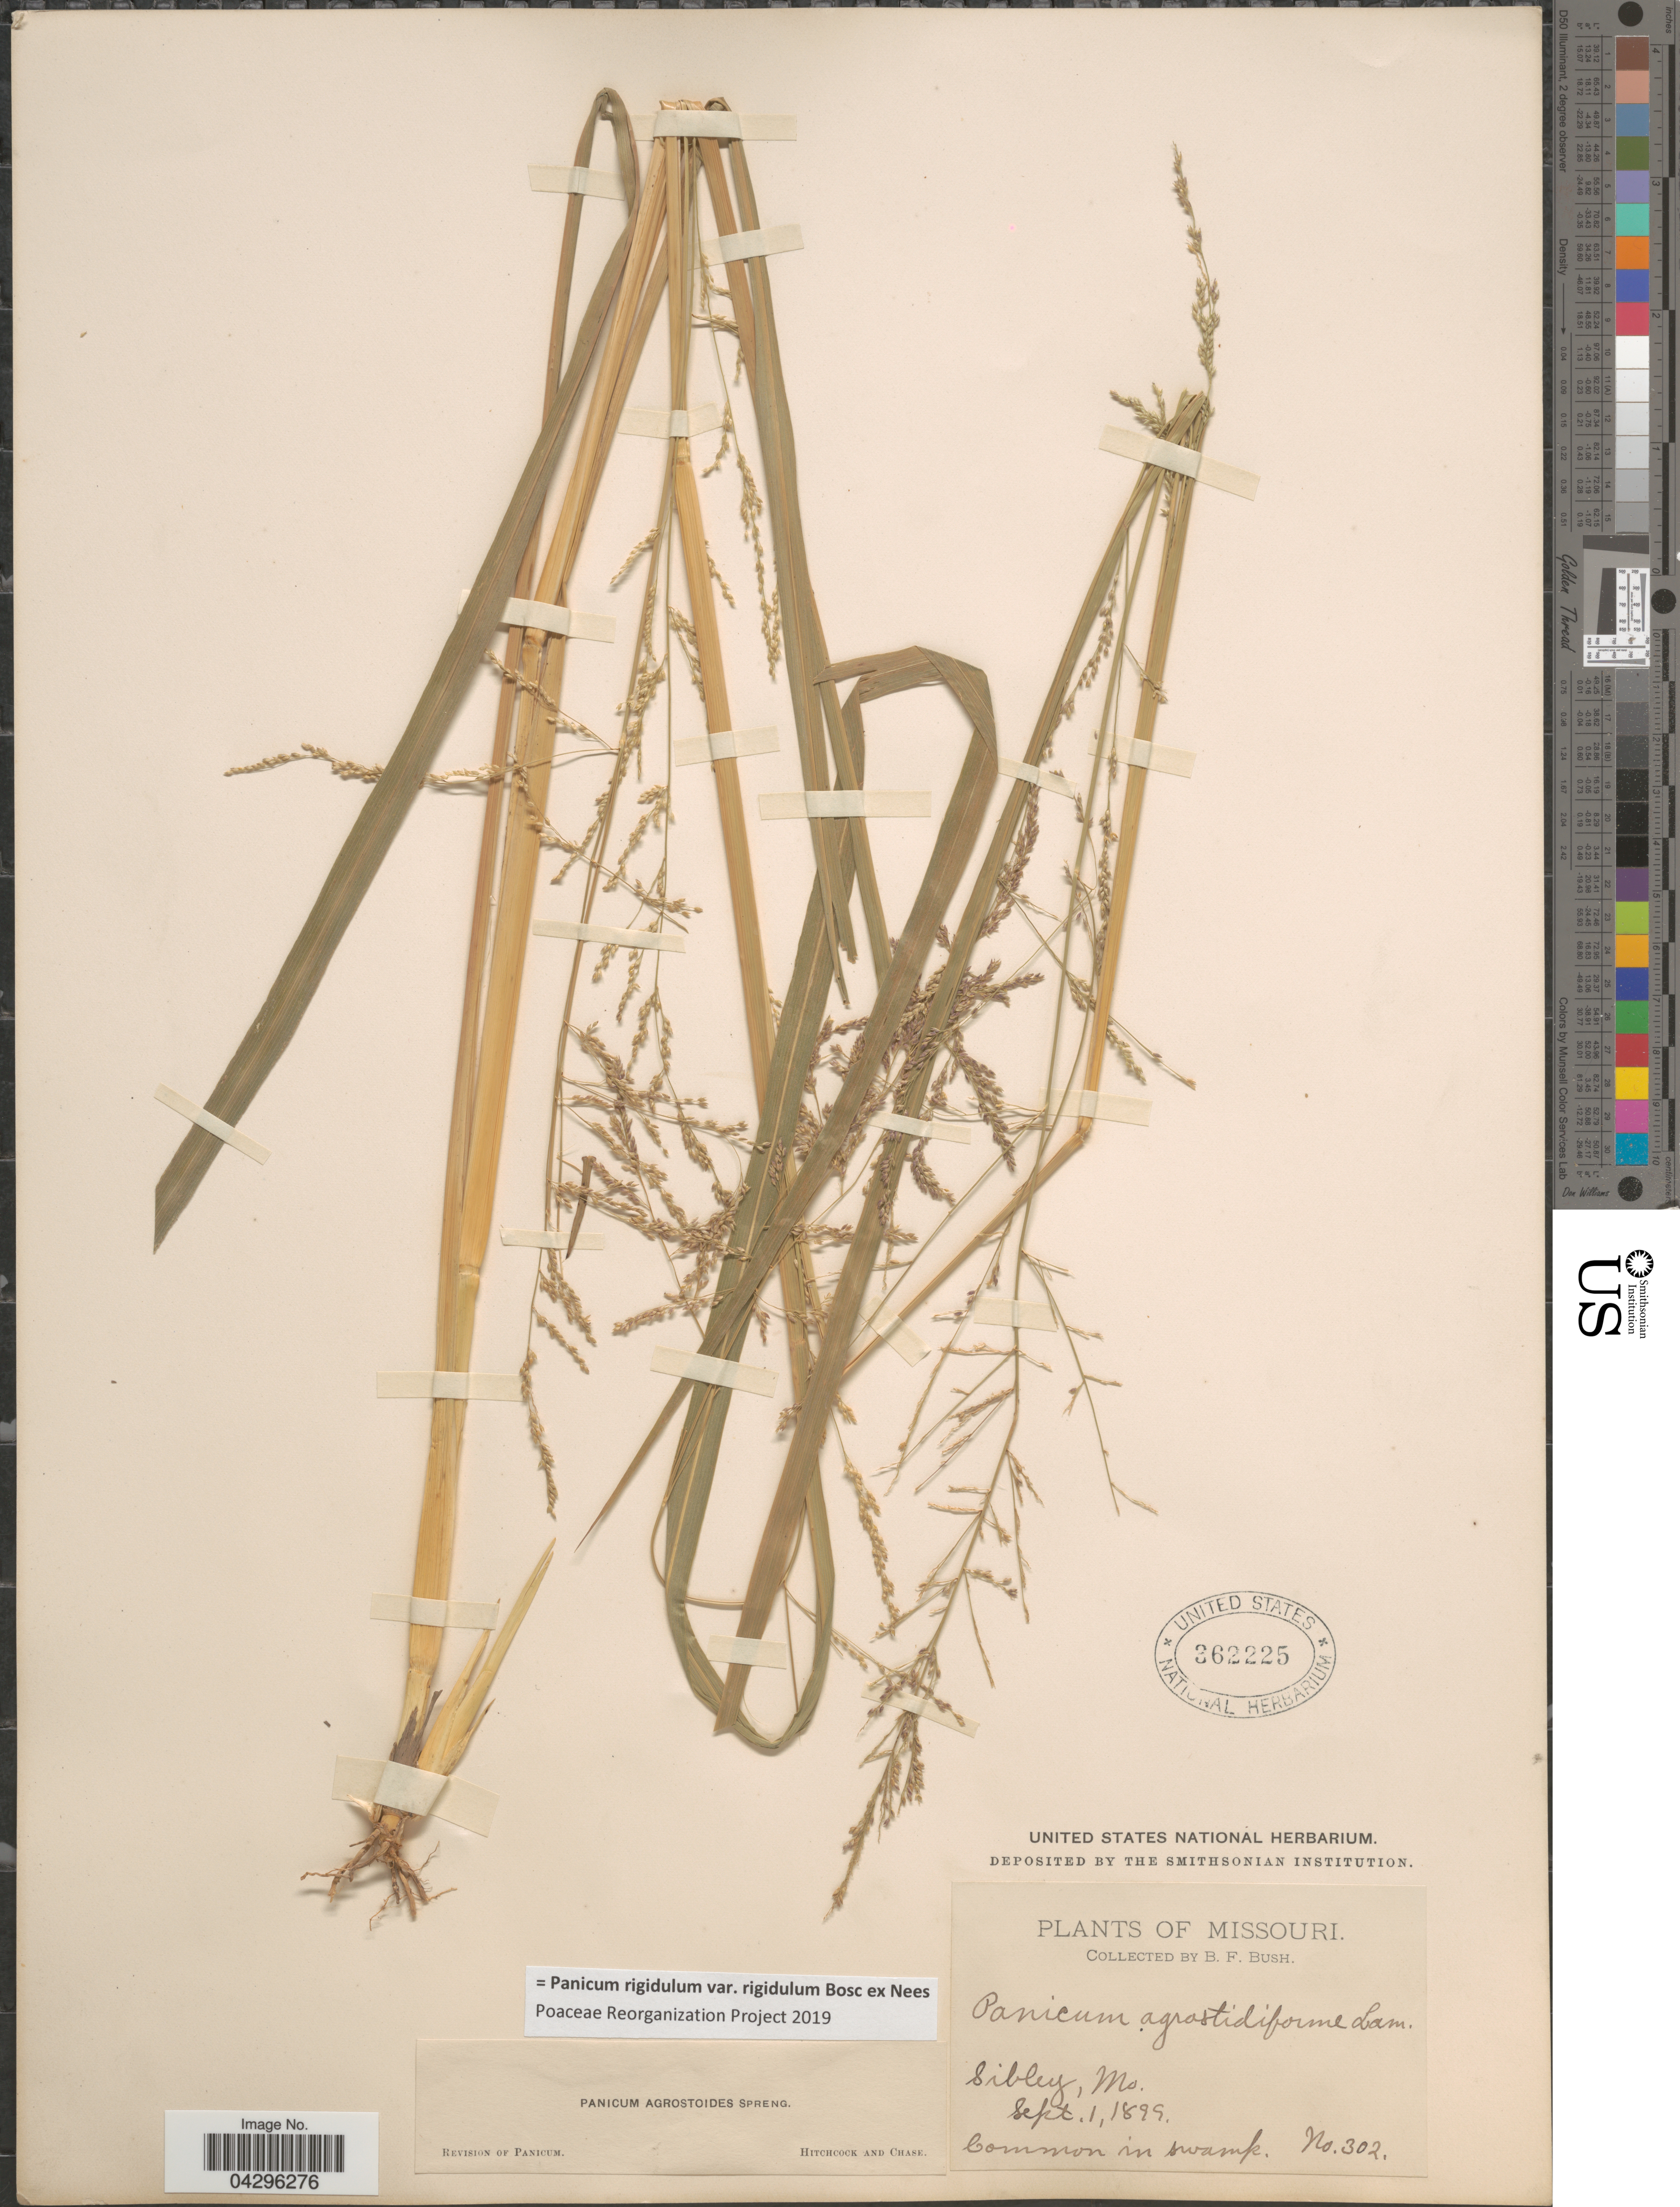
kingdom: Plantae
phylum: Tracheophyta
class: Liliopsida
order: Poales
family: Poaceae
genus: Panicum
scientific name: Panicum rigidulum var. rigidulum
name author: Bosc ex Nees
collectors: B. F. Bush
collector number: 302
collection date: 1899-09-01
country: United States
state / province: Missouri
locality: Sibley.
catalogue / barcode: US 362225